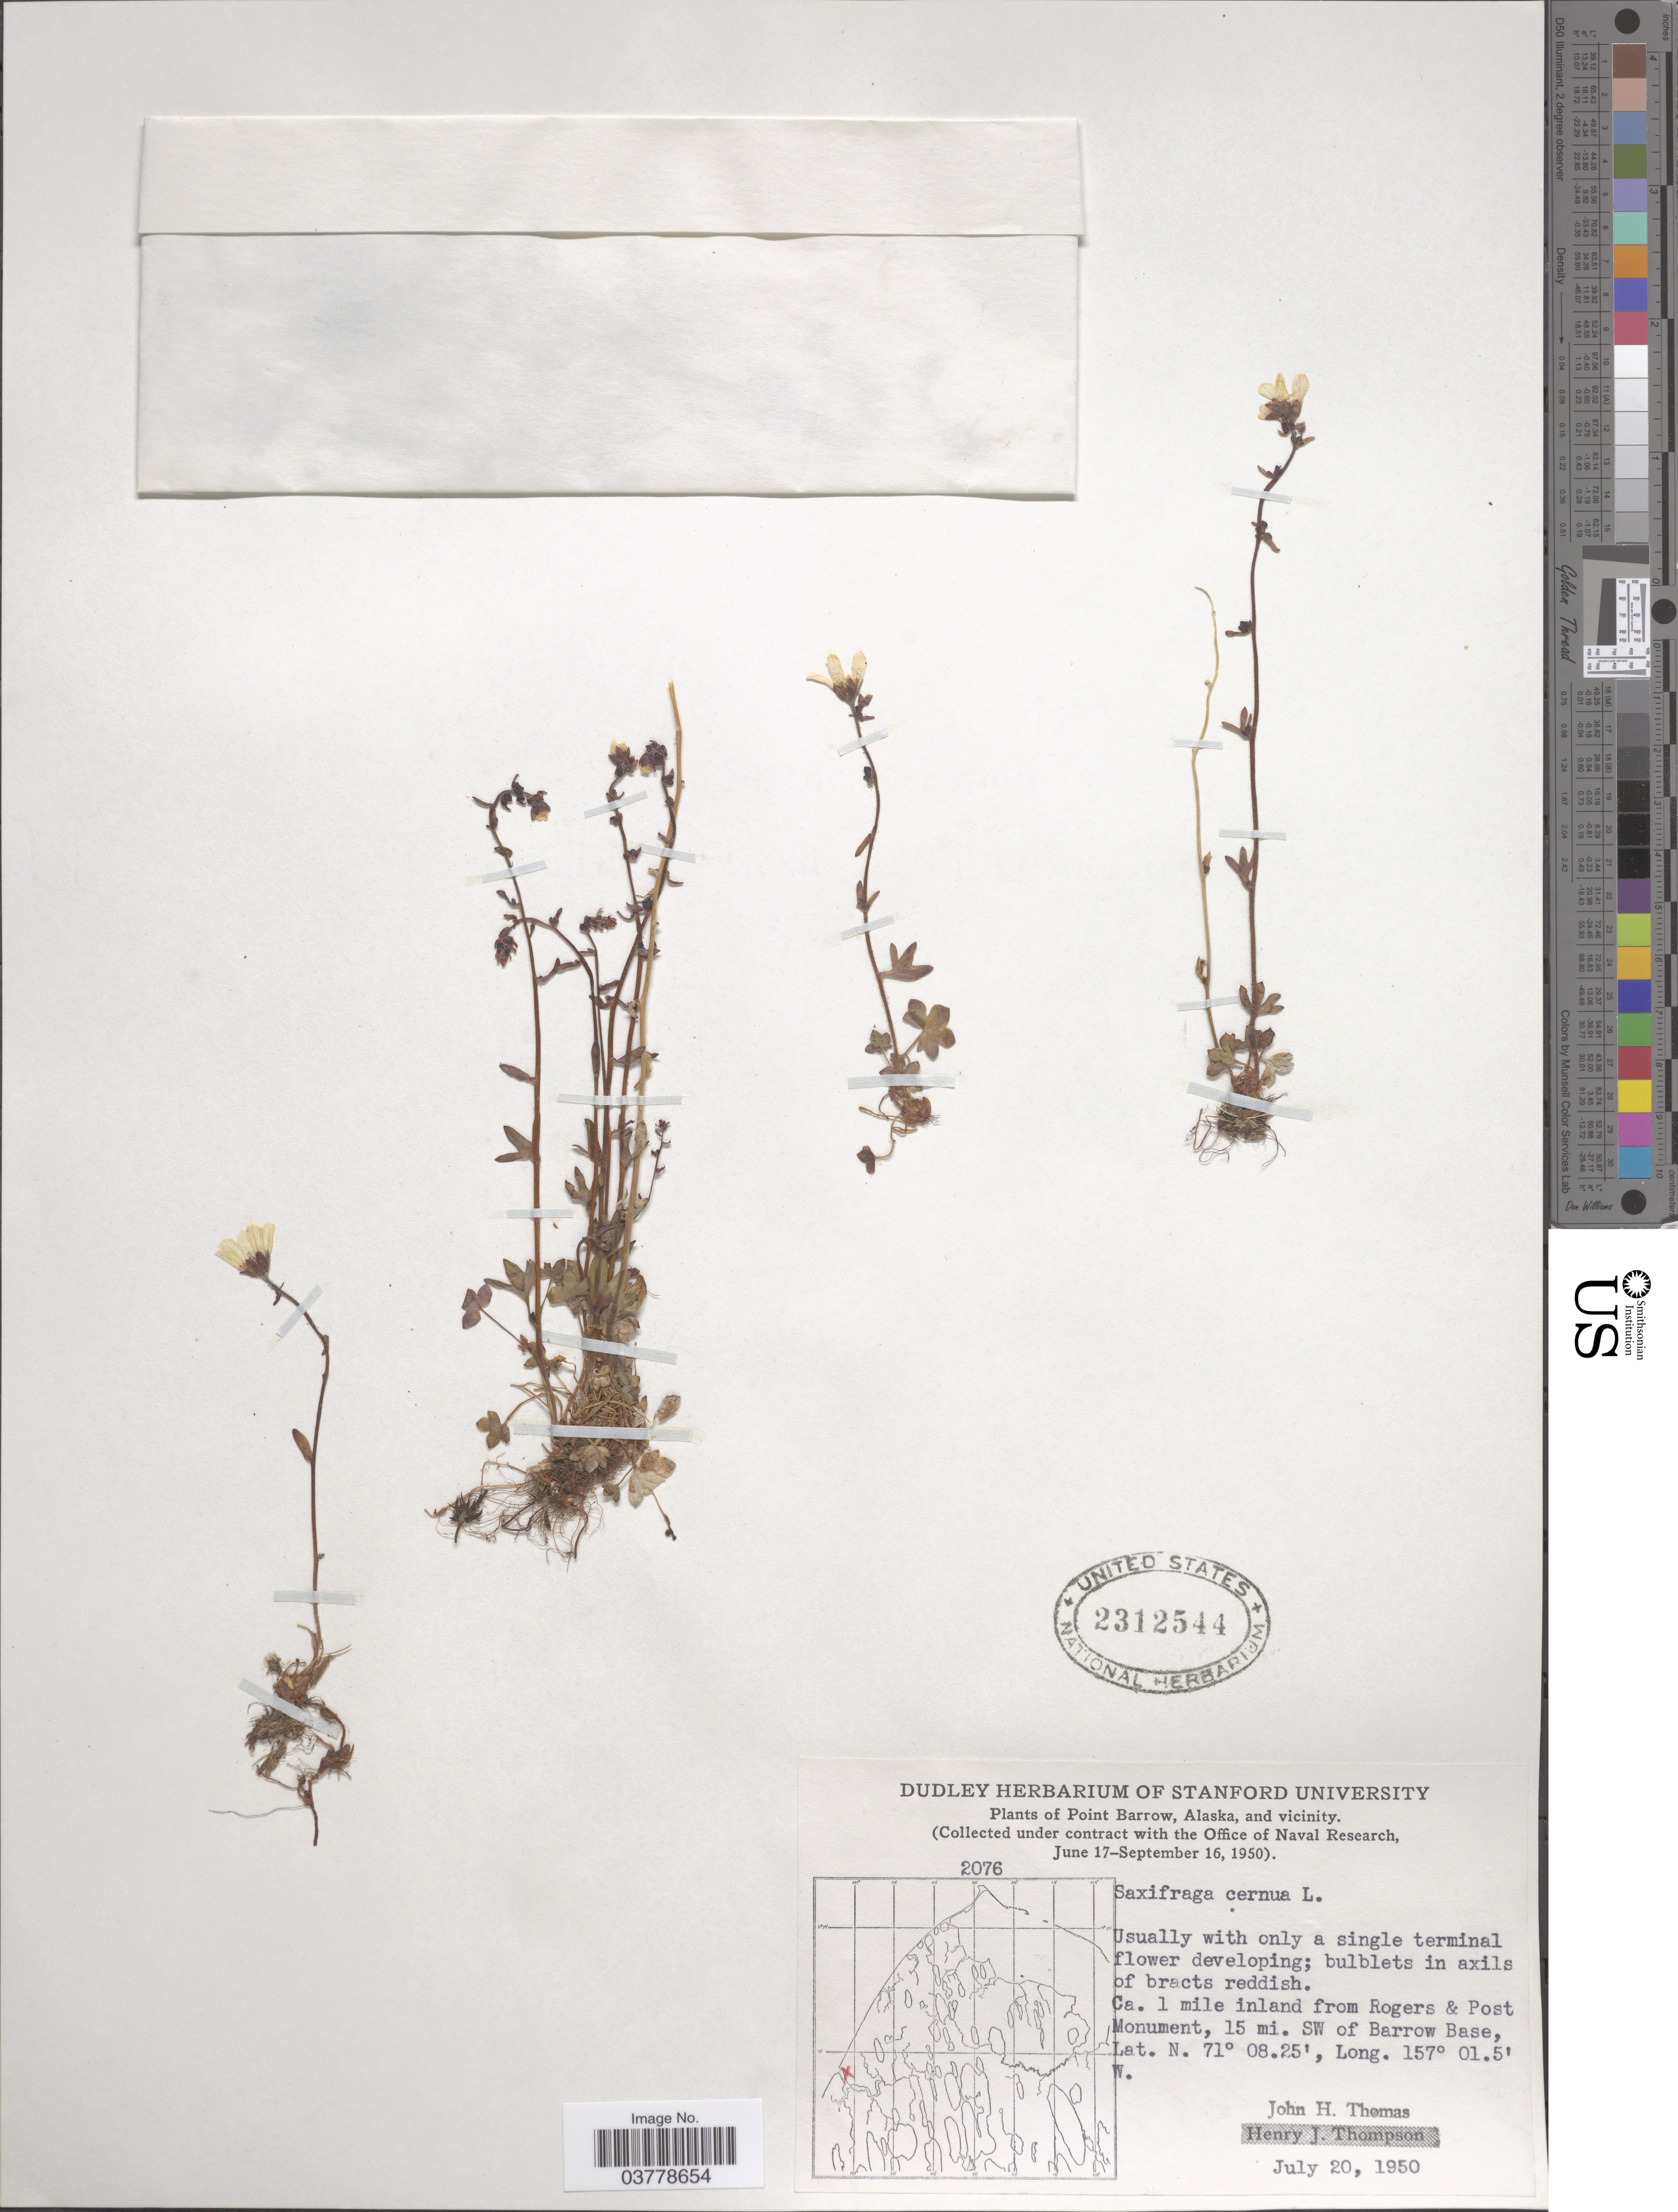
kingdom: Plantae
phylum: Tracheophyta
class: Magnoliopsida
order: Saxifragales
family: Saxifragaceae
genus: Saxifraga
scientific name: Saxifraga cernua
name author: L.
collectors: J. H. Thomas & H. Thompson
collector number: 2076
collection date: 1950-07-20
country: United States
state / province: Alaska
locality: Point Barrow, Alaska, and vicinity. Ca. 1 mile inland from Rogers & Post Monument, 15 mi. SW of Barrow Base.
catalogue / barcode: US 2312544